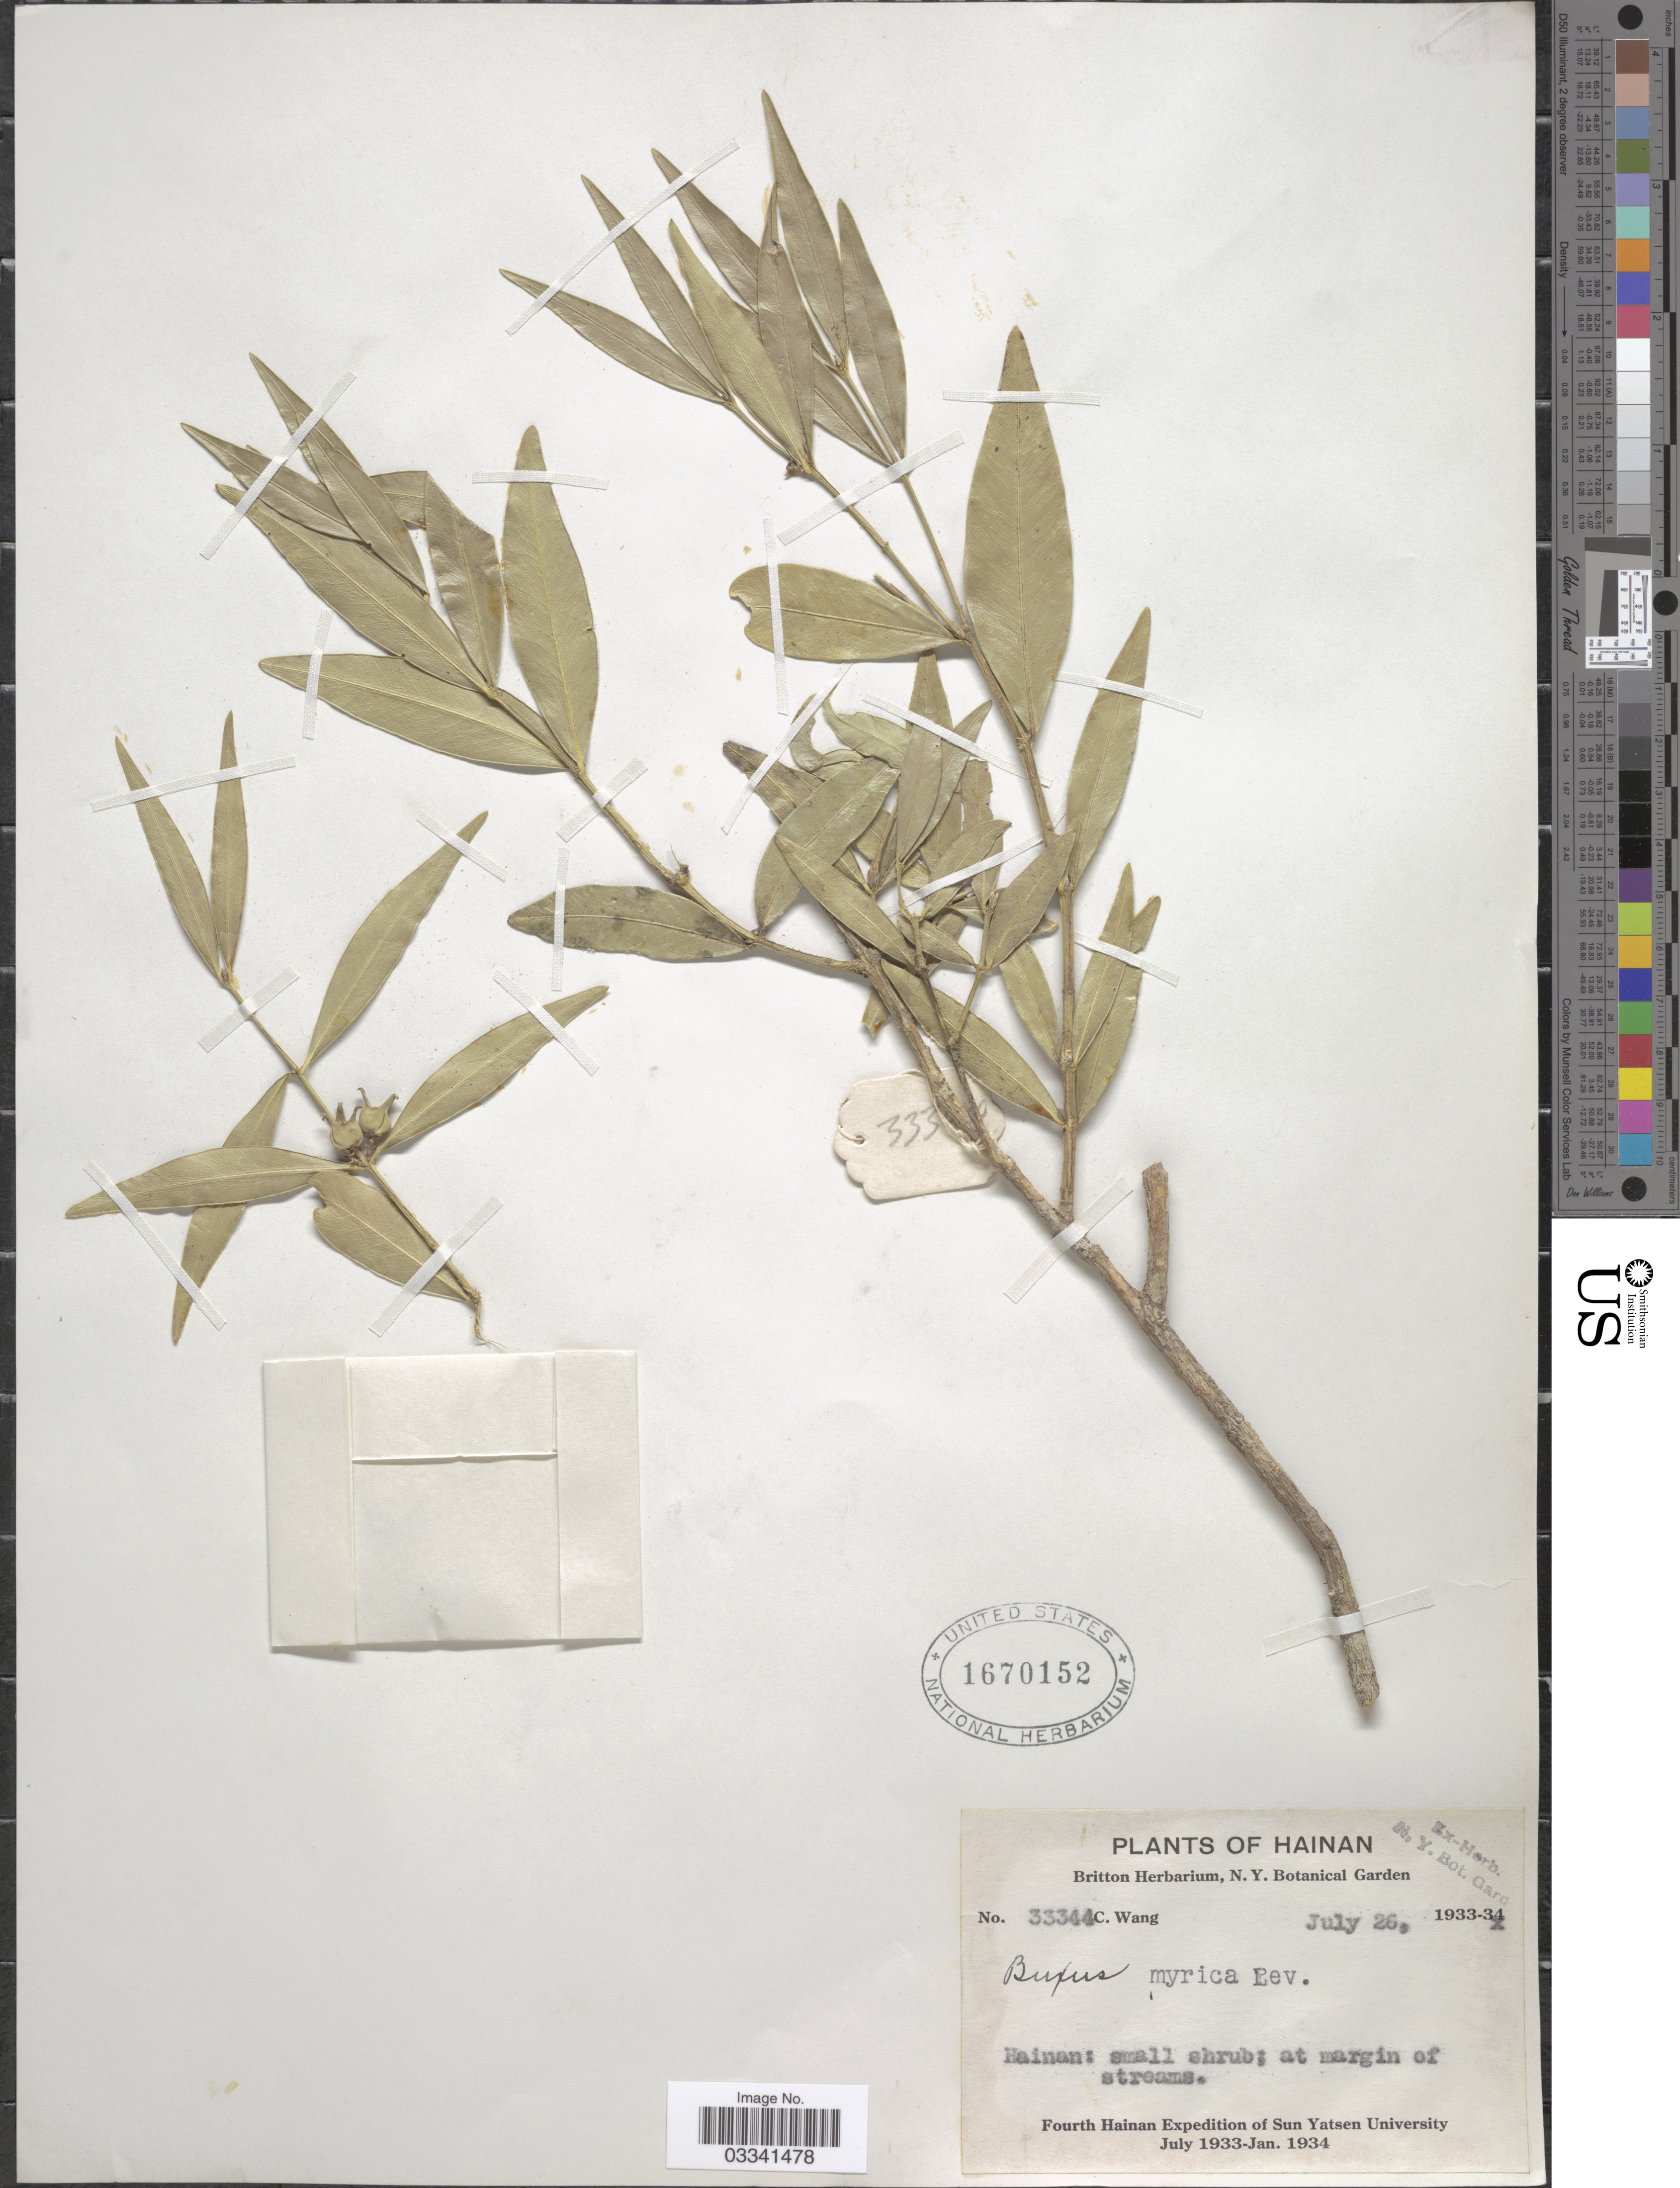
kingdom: Plantae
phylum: Tracheophyta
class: Magnoliopsida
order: Buxales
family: Buxaceae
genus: Buxus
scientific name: Buxus myrica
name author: H. Lév.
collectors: C. Wang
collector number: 33344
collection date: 1933-07-26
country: China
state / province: Hainan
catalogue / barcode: US 1670152